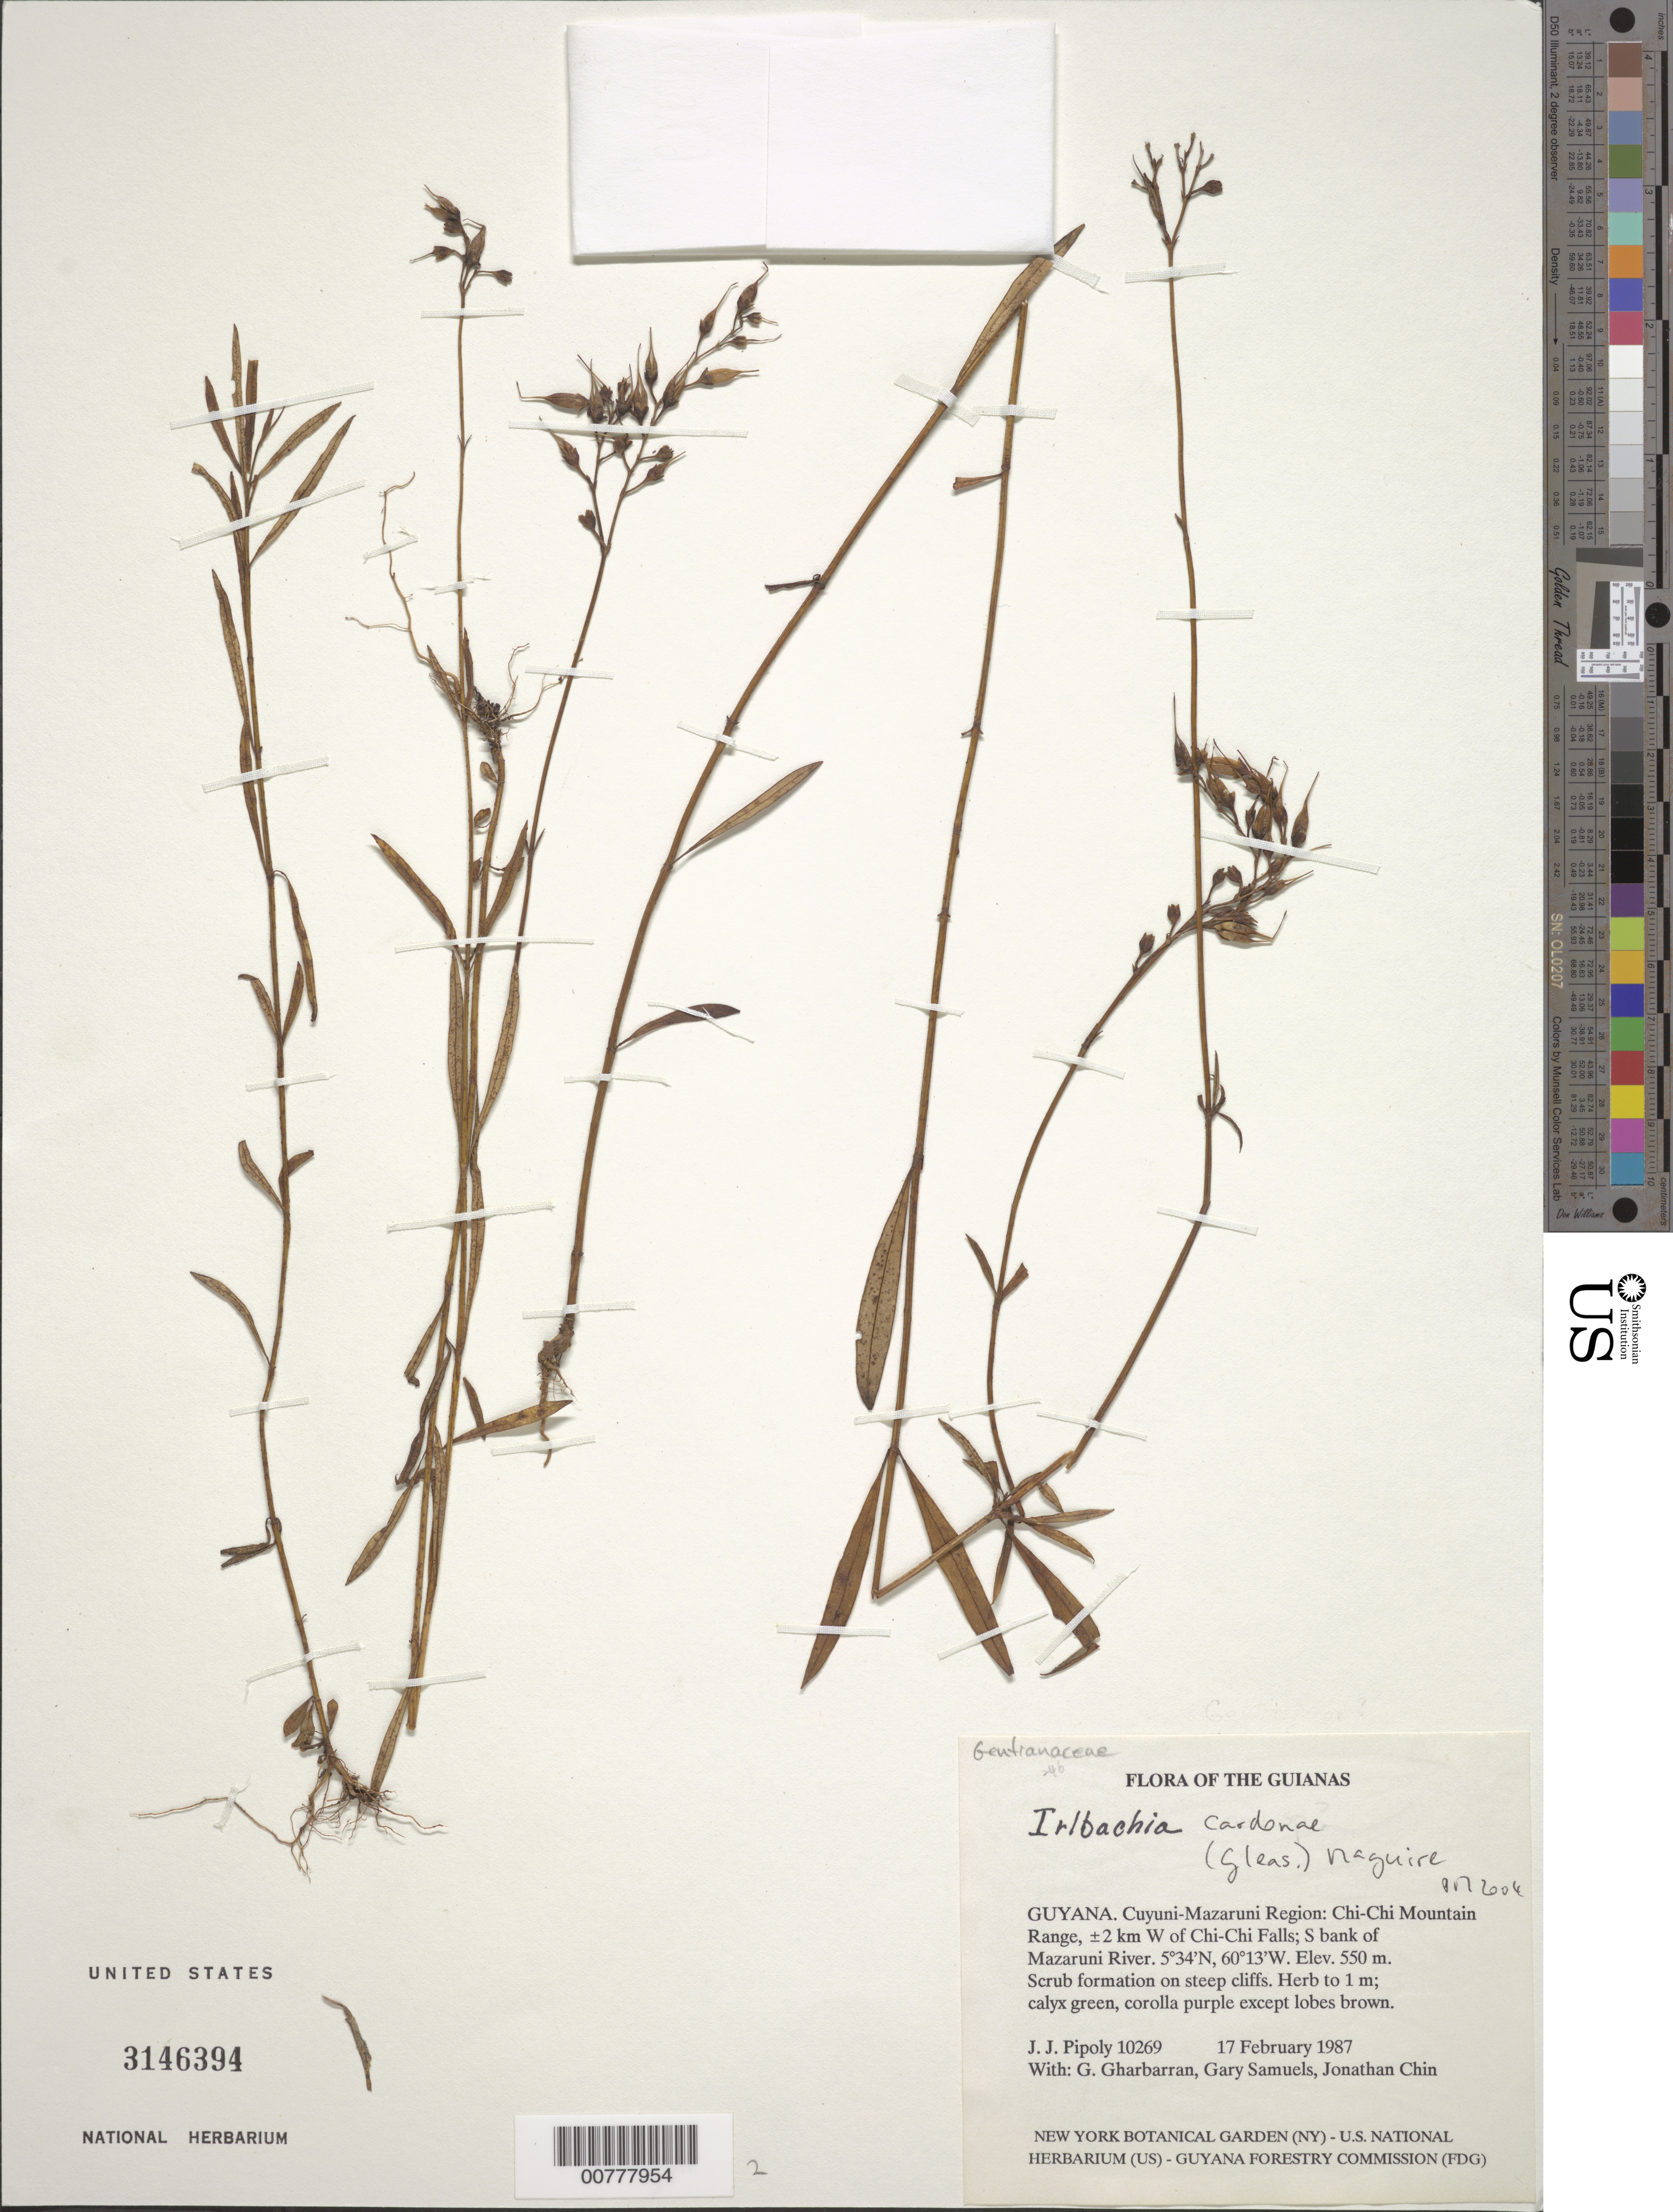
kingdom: Plantae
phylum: Tracheophyta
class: Magnoliopsida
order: Gentianales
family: Gentianaceae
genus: Irlbachia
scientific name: Irlbachia cardonae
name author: (Gleason) Maguire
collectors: J. J. Pipoly, G. Gharbarran, G. Samuels & J. Chin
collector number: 10269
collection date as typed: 17 February 1987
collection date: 1987-02-17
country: Guyana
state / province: Cuyuni-Mazaruni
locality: Chi-Chi Mountain Range, ±2 km W of Chi-Chi Falls; S bank of Mazaruni River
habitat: Scrub formation on steep cliffs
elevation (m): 550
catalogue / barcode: US 3146394